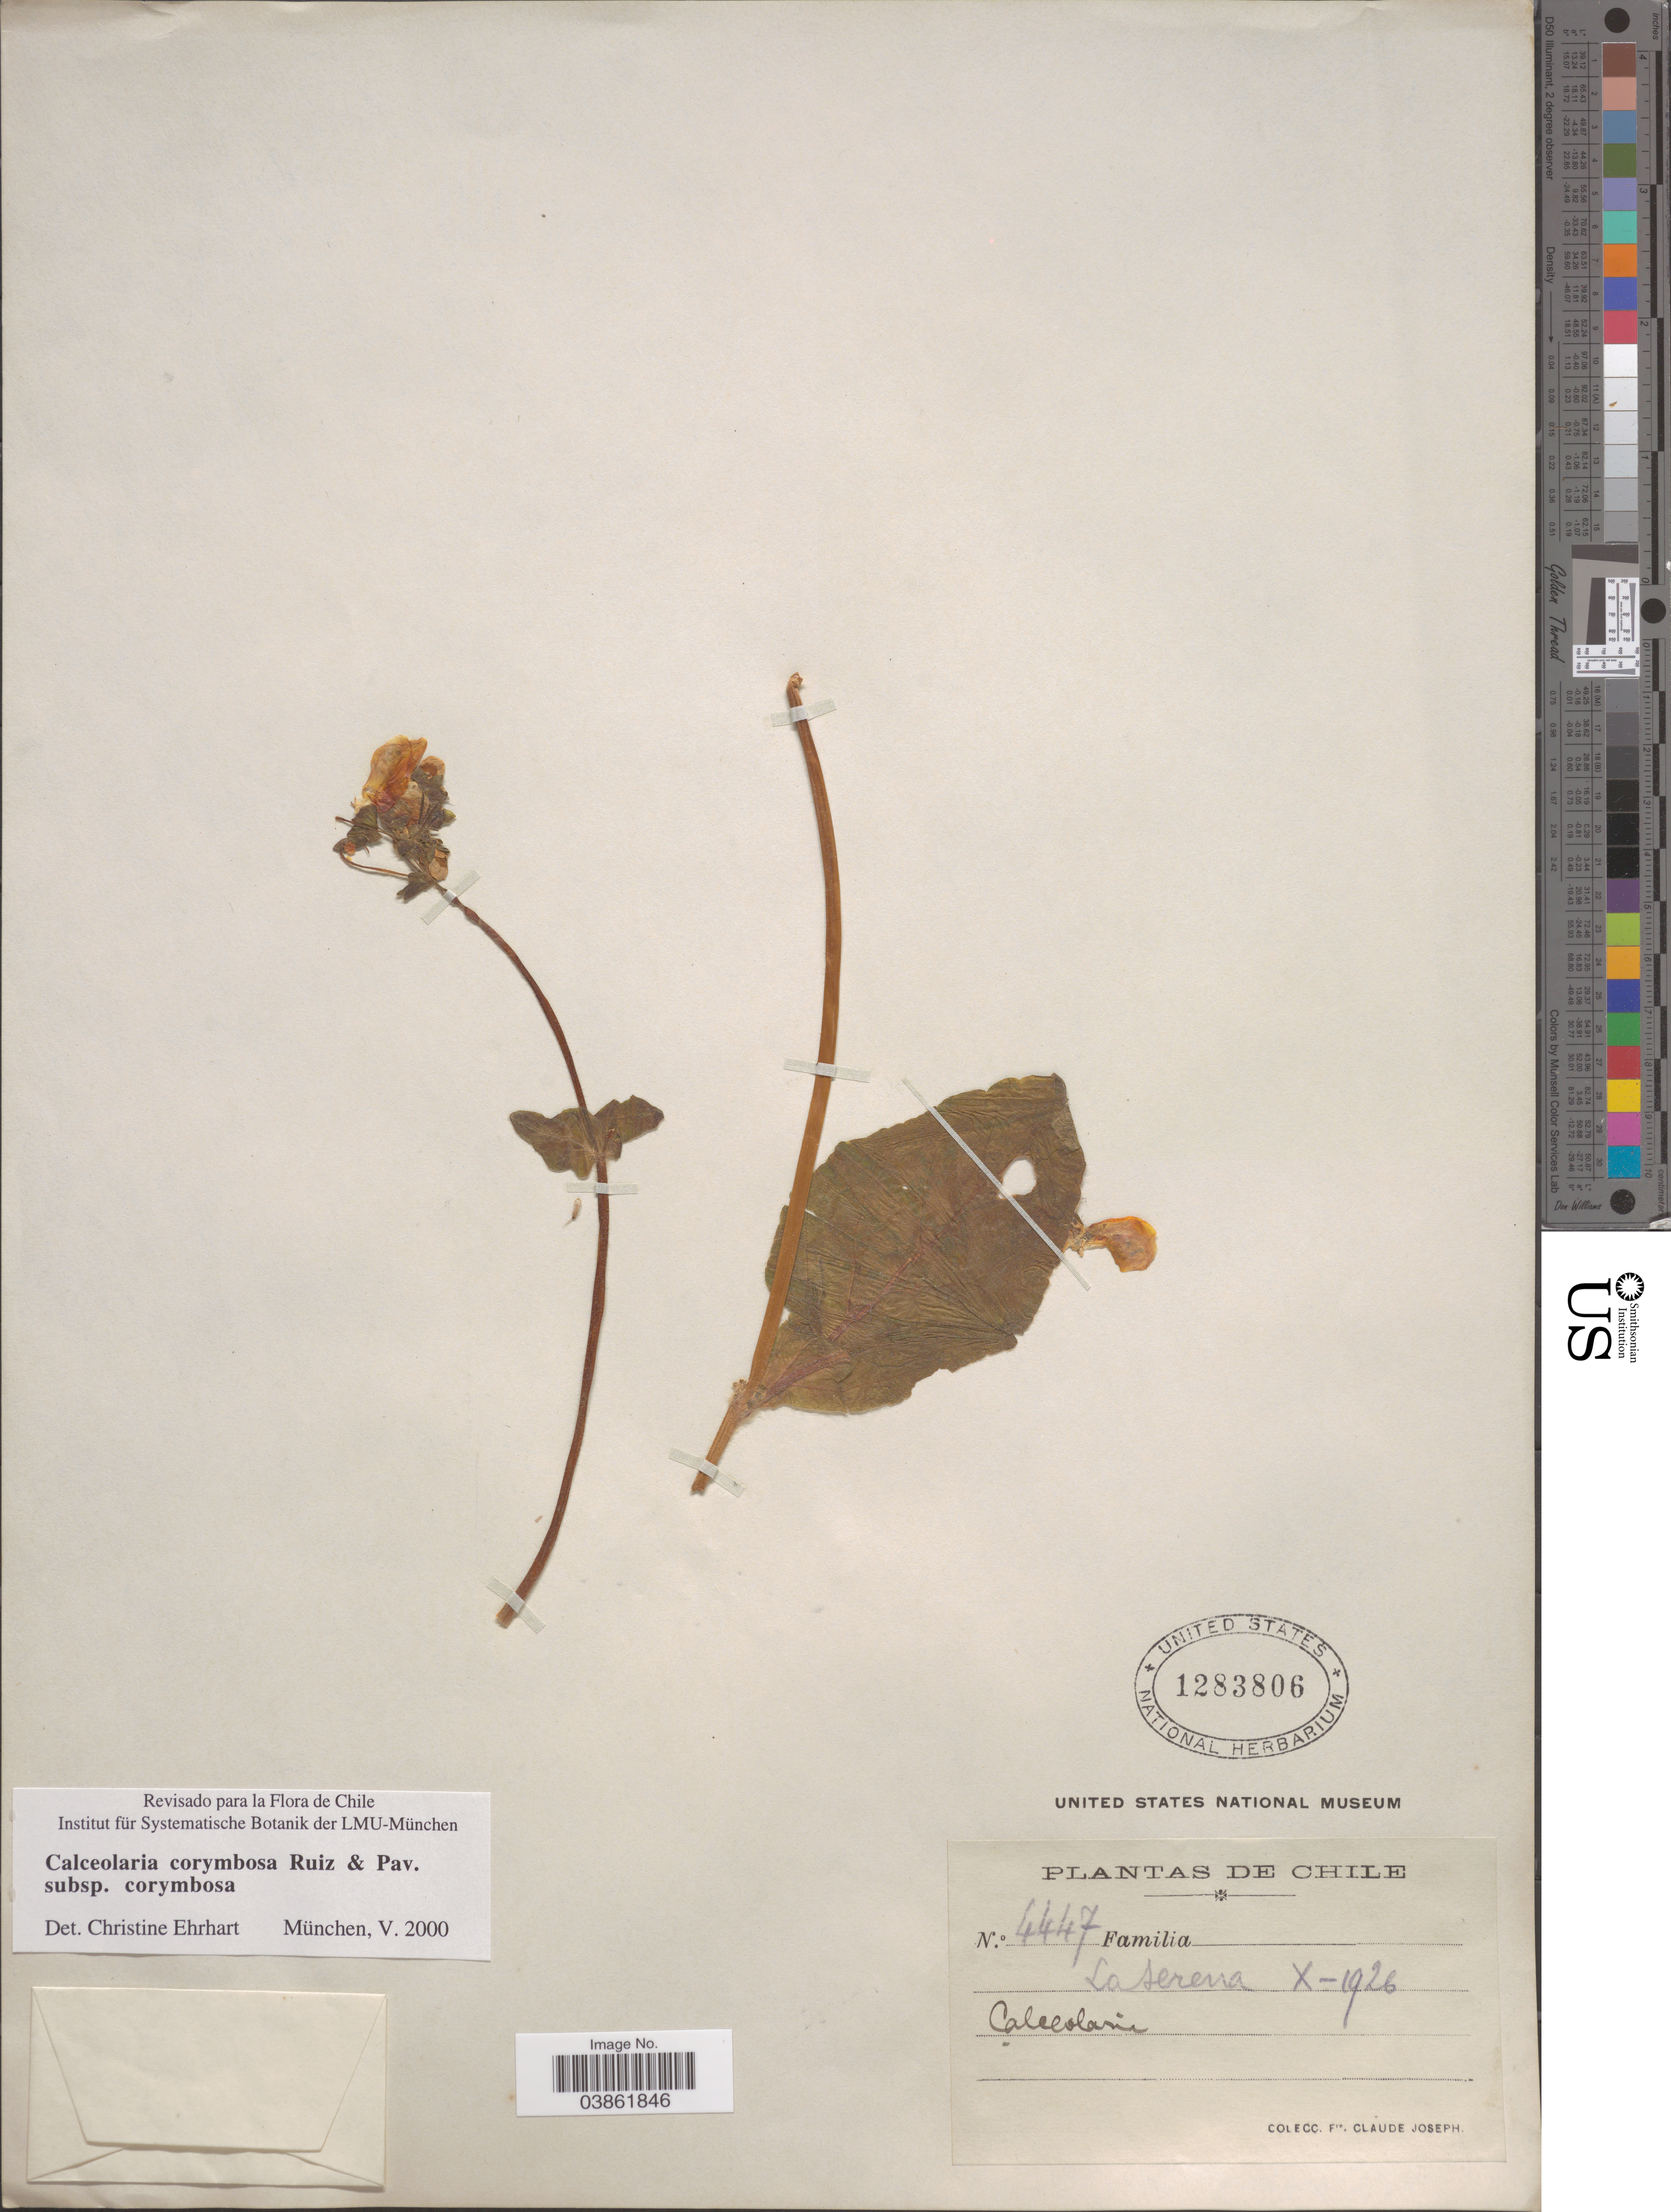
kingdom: Plantae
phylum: Tracheophyta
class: Magnoliopsida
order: Lamiales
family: Calceolariaceae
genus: Calceolaria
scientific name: Calceolaria corymbosa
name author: Ruiz & Pav.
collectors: Bro. Claude-Joseph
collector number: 4447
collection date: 1926-10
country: Chile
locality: La Serena.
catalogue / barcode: US 1283806